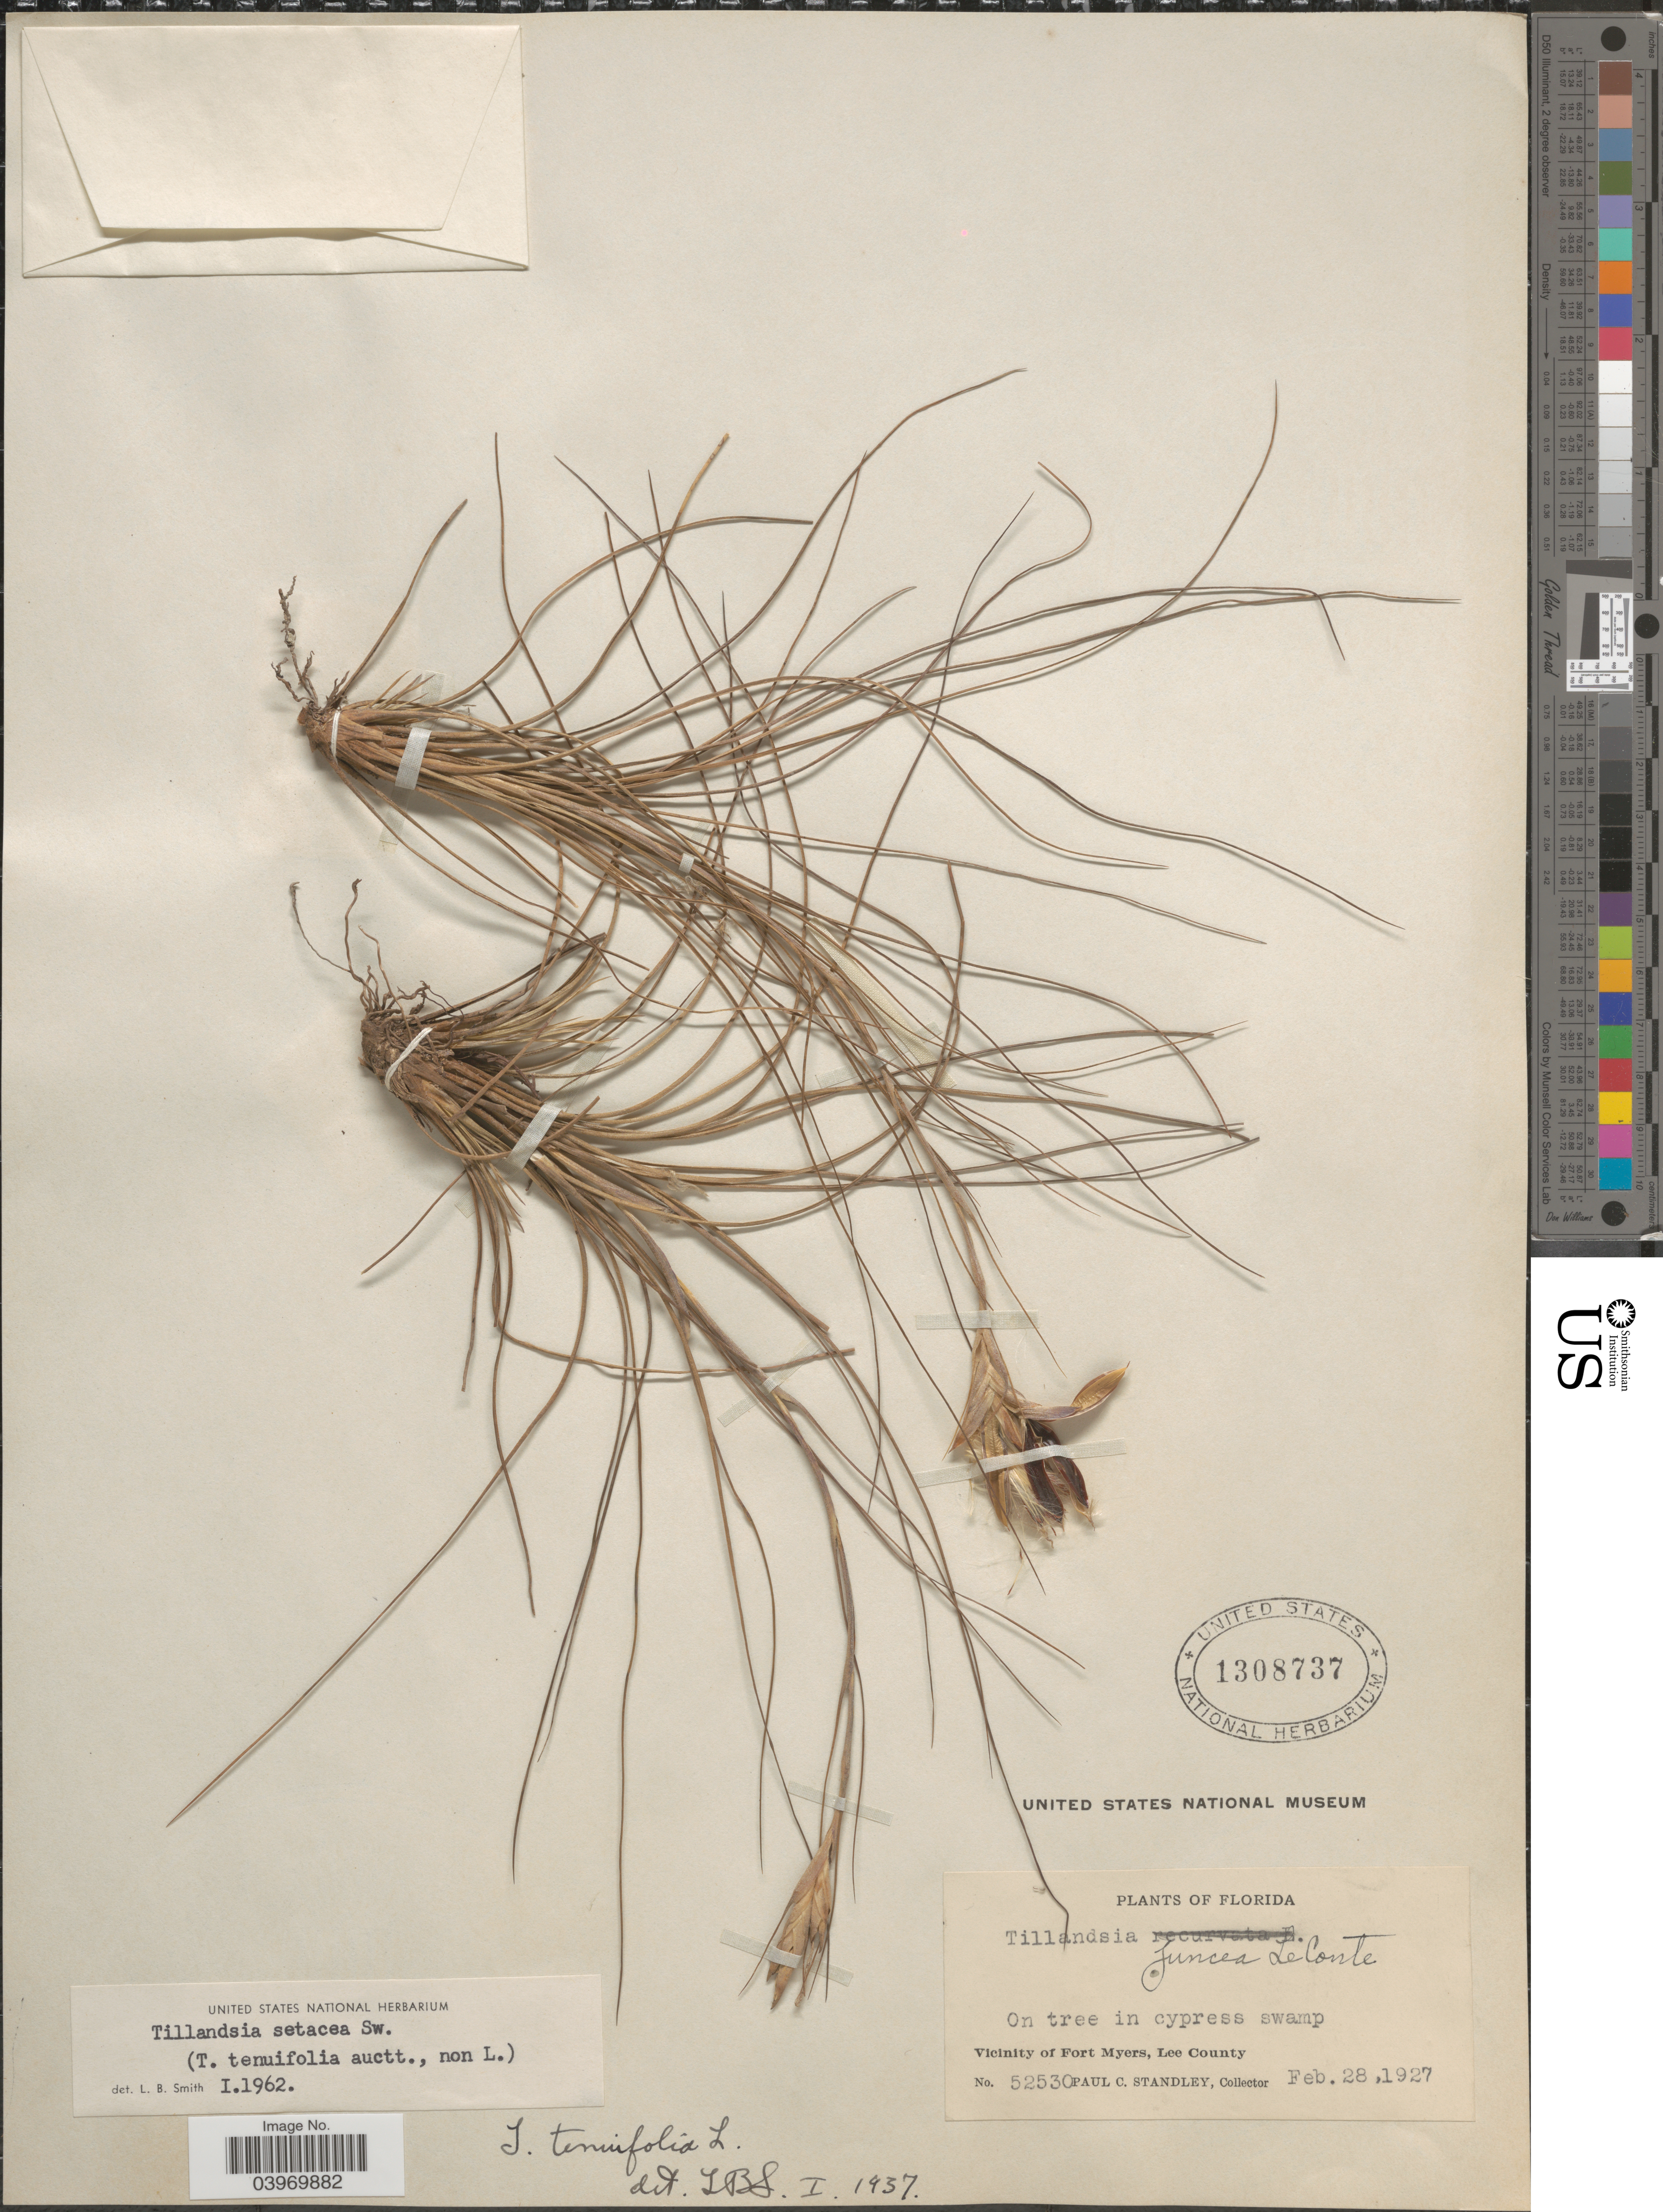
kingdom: Plantae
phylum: Tracheophyta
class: Liliopsida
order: Poales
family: Bromeliaceae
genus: Tillandsia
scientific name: Tillandsia setacea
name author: Sw.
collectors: P. C. Standley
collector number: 52530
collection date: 1927-02-28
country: United States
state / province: Florida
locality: Vicinity of Fort Myers, Lee County.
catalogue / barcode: US 1308737